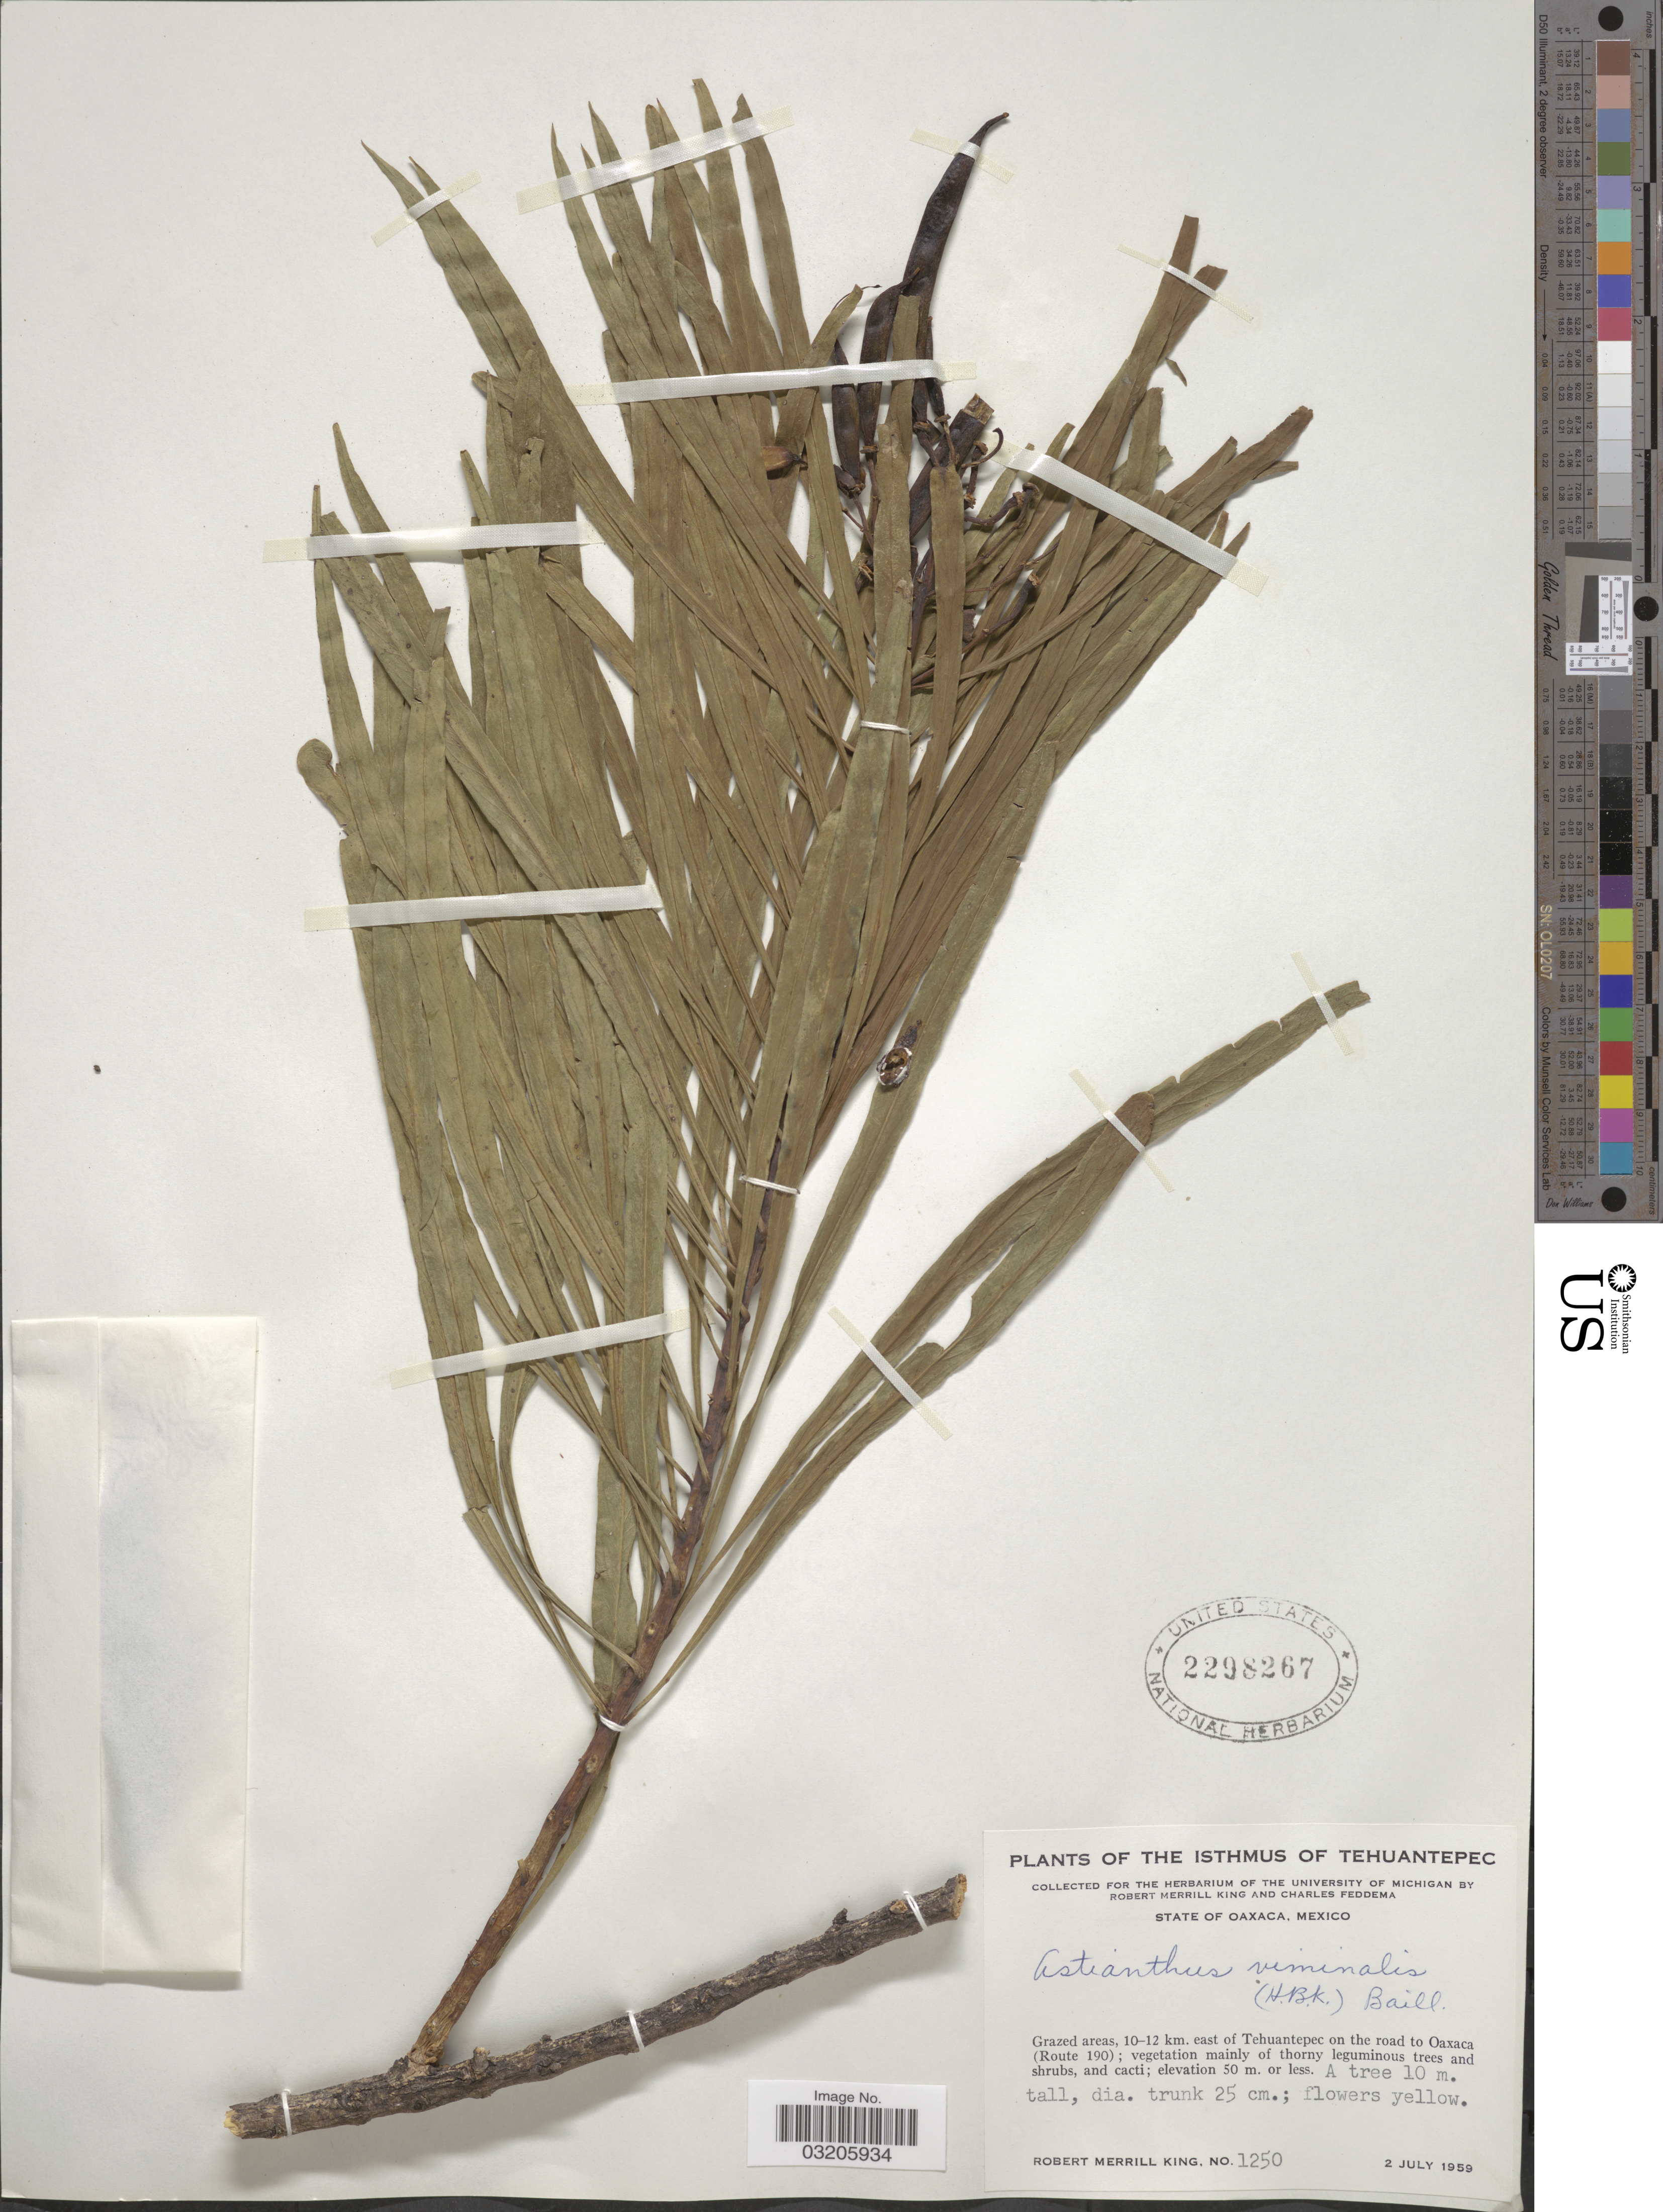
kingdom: Plantae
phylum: Tracheophyta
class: Magnoliopsida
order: Lamiales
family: Bignoniaceae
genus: Astianthus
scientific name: Astianthus viminalis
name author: (Kunth) Baill.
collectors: R. M. King & C. Feddema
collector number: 1250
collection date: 1959-07-02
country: Mexico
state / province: Oaxaca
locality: Grazed areas, 10-12 km. east of Tehuantepec on the road to Oaxaca (Route 190).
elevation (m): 50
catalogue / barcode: US 2298267